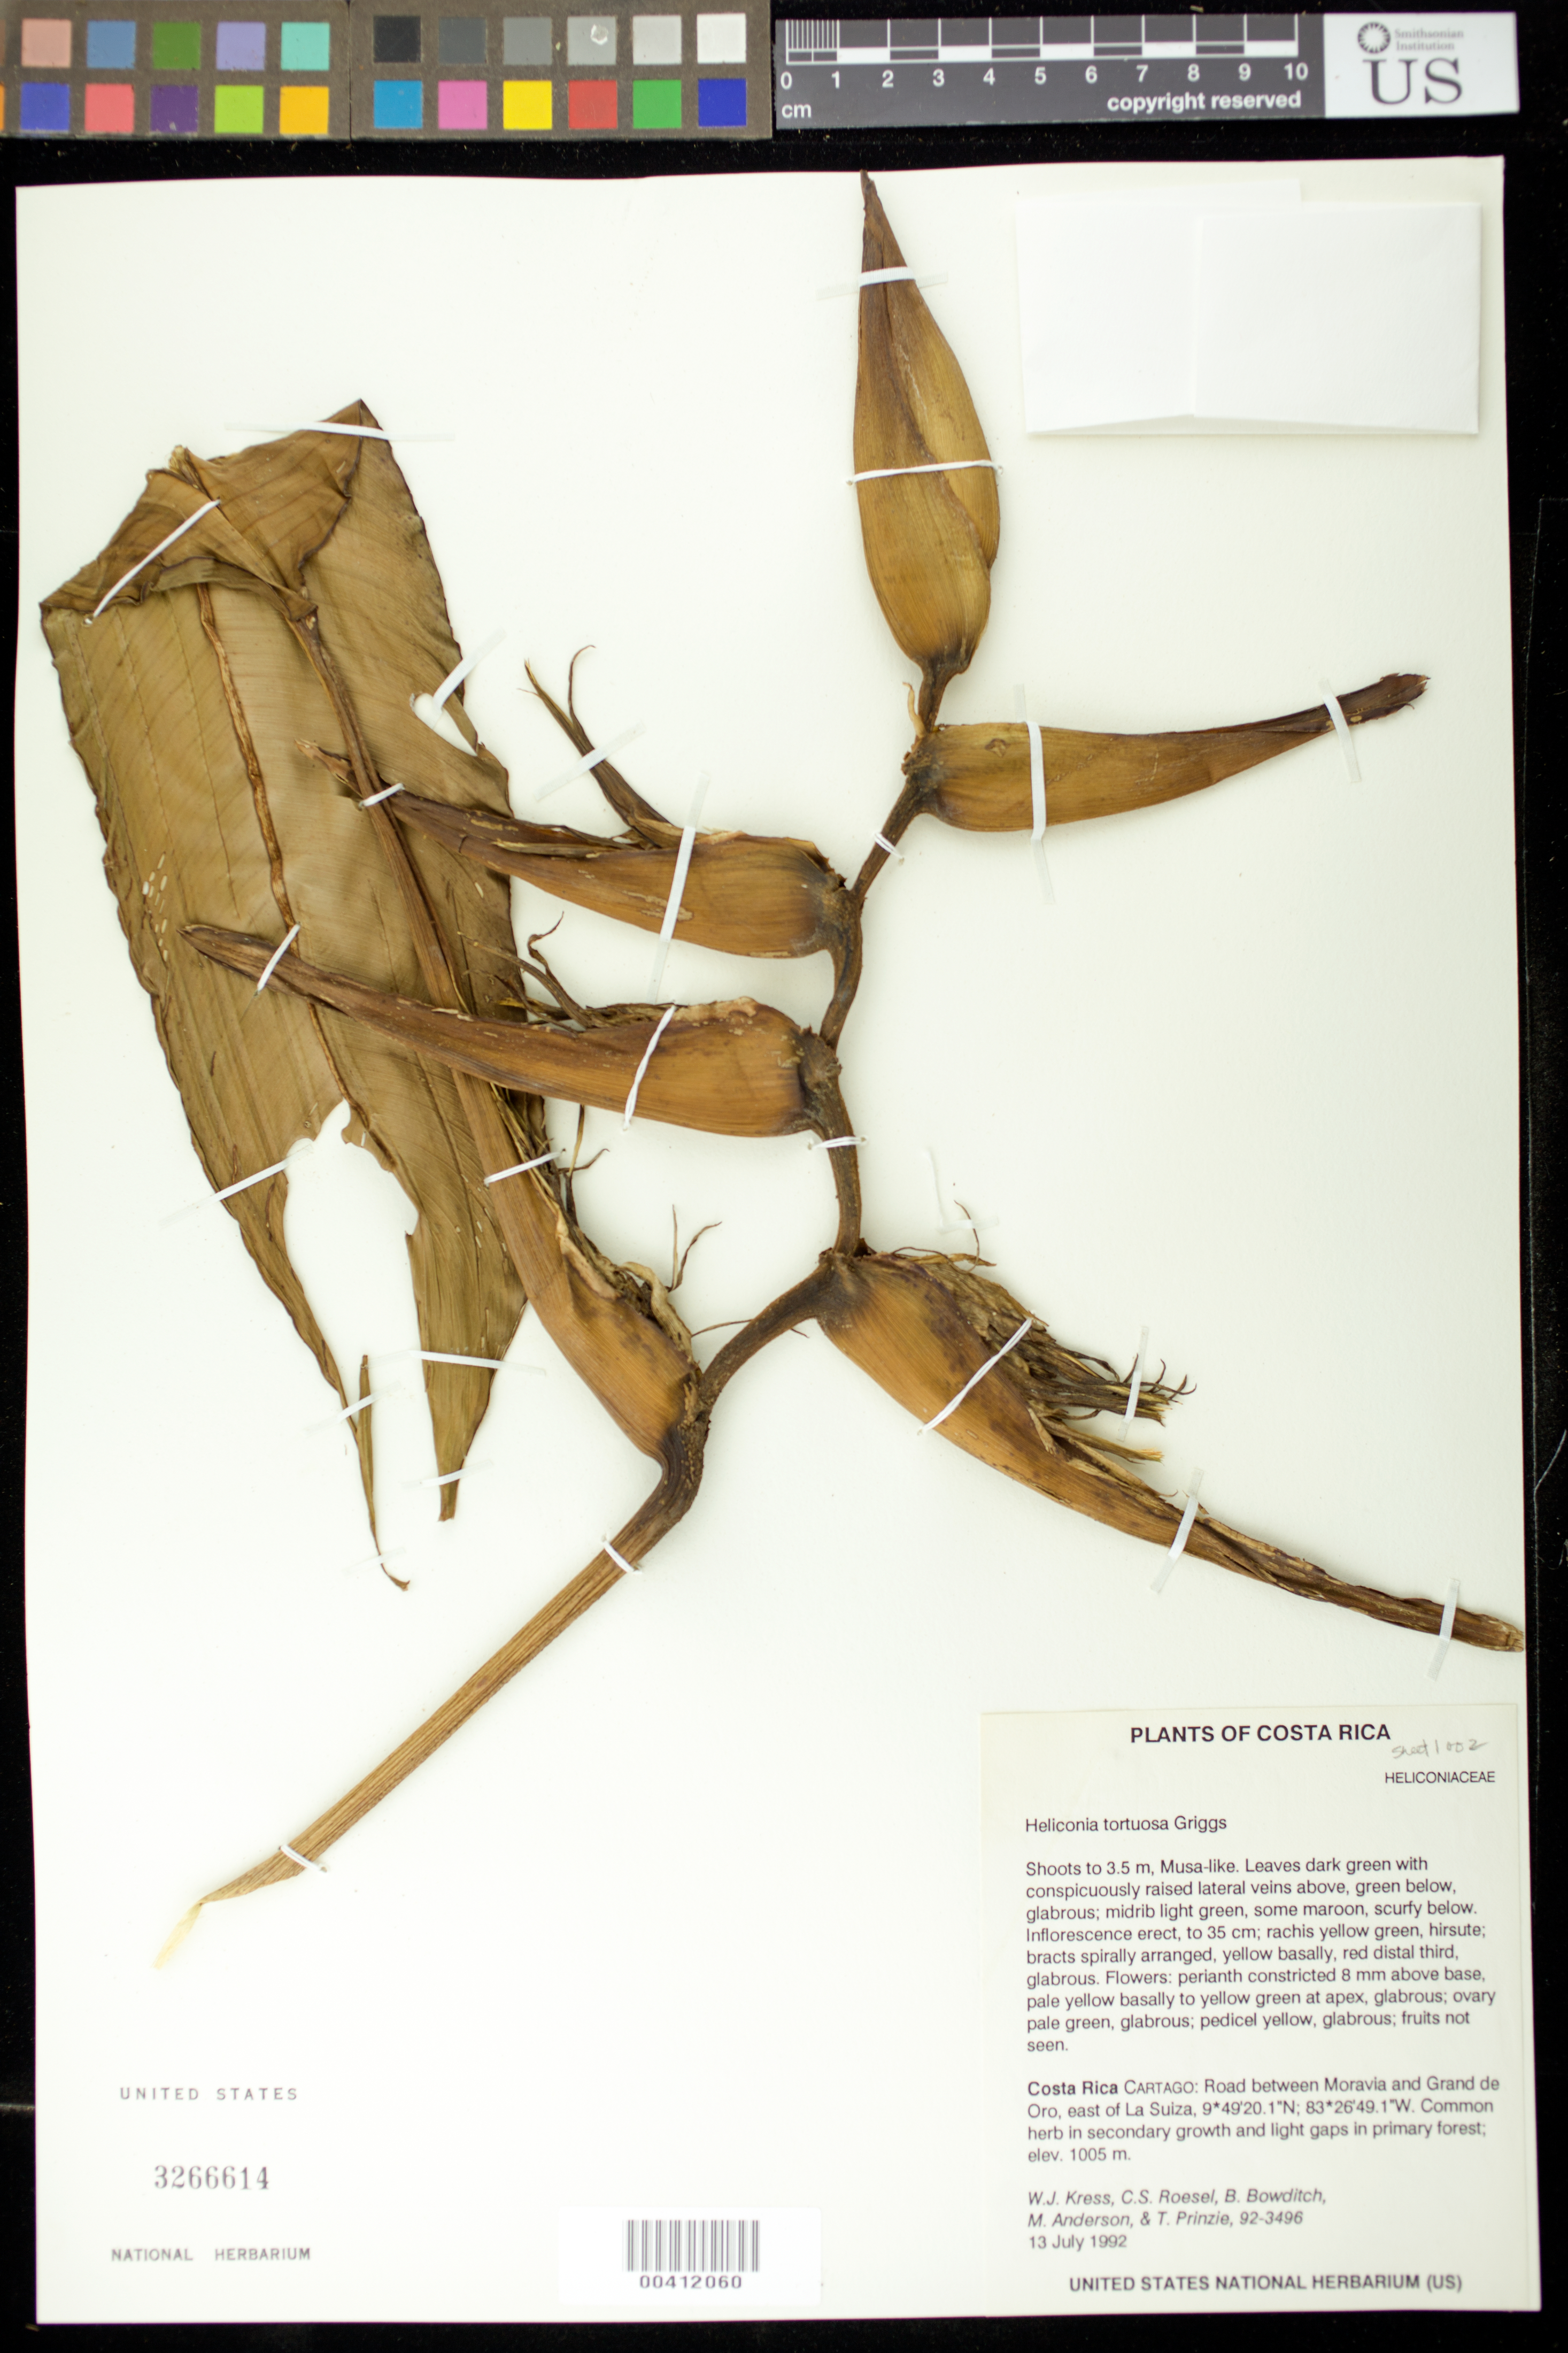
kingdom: Plantae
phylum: Tracheophyta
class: Liliopsida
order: Zingiberales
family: Heliconiaceae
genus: Heliconia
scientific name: Heliconia tortuosa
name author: R.F. Griggs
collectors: W. J. Kress, C. S. Roesel, B. Bowditch, M. Anderson & T. Prinzie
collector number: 92-3496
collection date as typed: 13 Jul 1992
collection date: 1992-07-13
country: Costa Rica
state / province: Cartago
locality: Rd between Moravia and Grand de Oro, E of La Suiza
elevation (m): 1005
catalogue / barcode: US 3266614